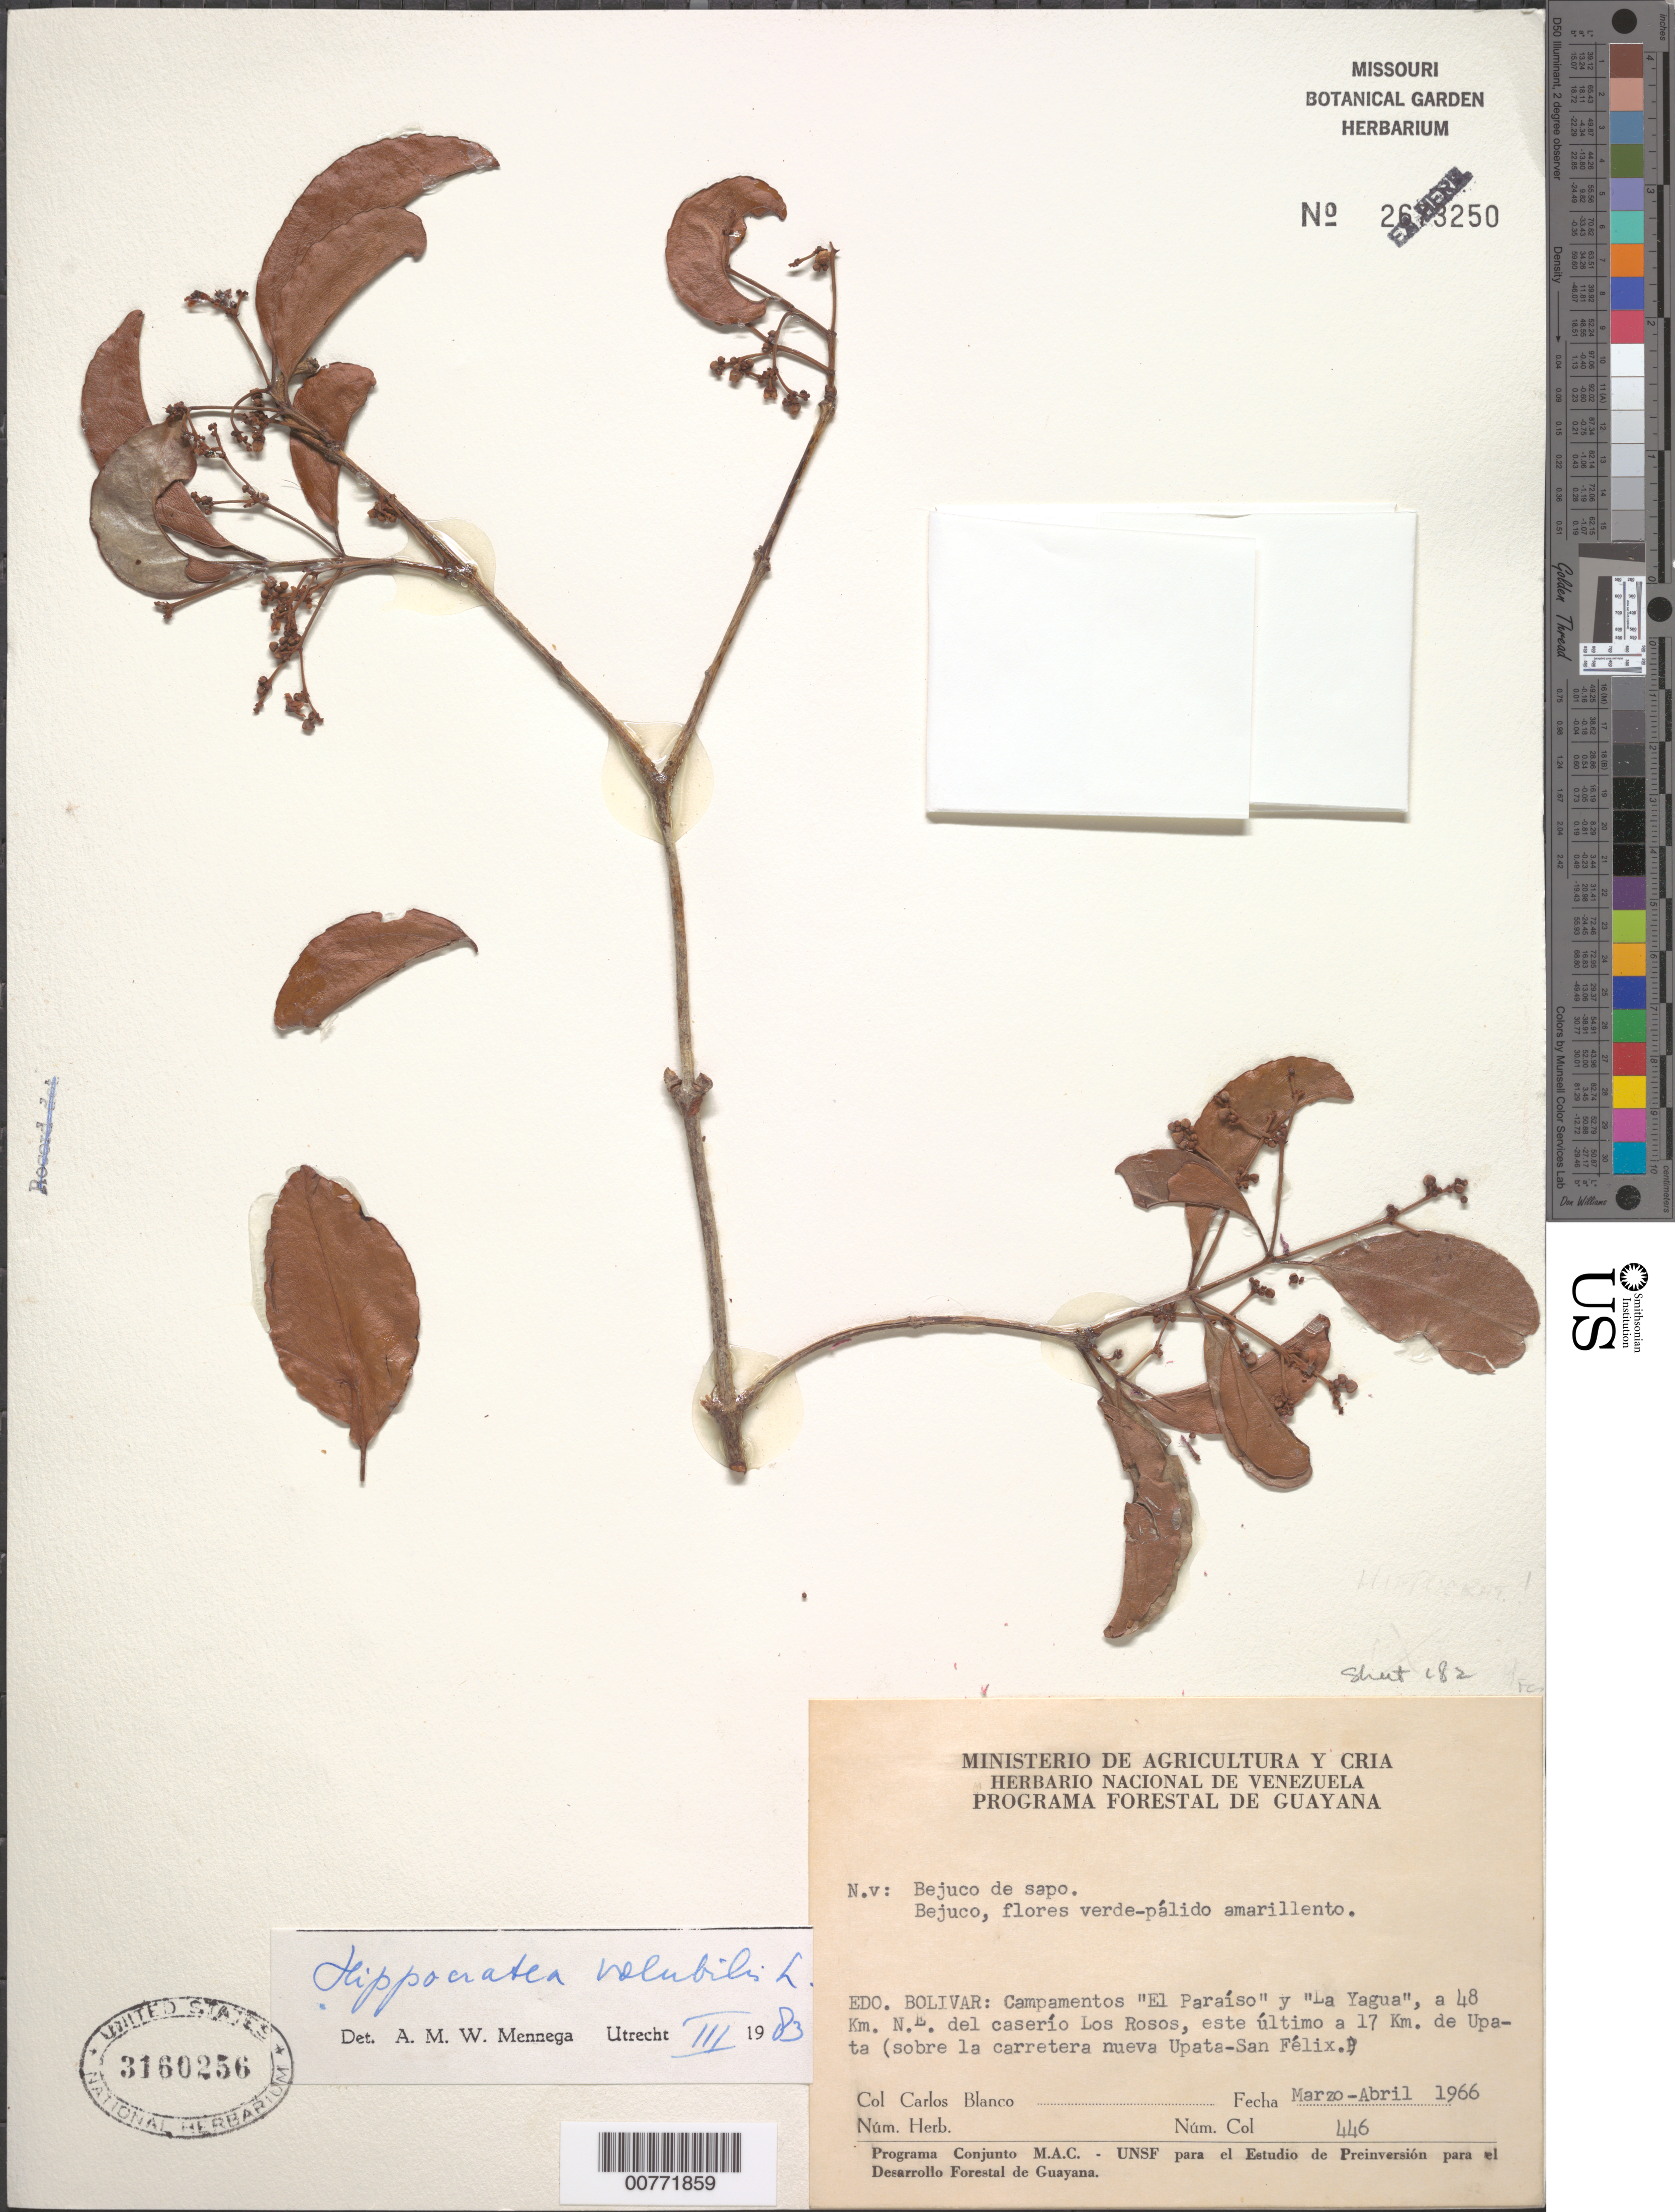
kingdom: Plantae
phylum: Tracheophyta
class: Magnoliopsida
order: Celastrales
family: Celastraceae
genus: Hippocratea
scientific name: Hippocratea volubilis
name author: L.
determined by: Mennega, A. M. W.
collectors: C. A. Blanco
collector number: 446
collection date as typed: Mar-66 to Apr-66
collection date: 1966-03/1966-04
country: Venezuela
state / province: Bolívar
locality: Campamentos "El Paraiso" y "La Yagua", a 48 km NE del caserío Los Rosos, este ultimo a 17 km de Upata (sobre la carretera nueva Upata-San Felix)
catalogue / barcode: US 3160256